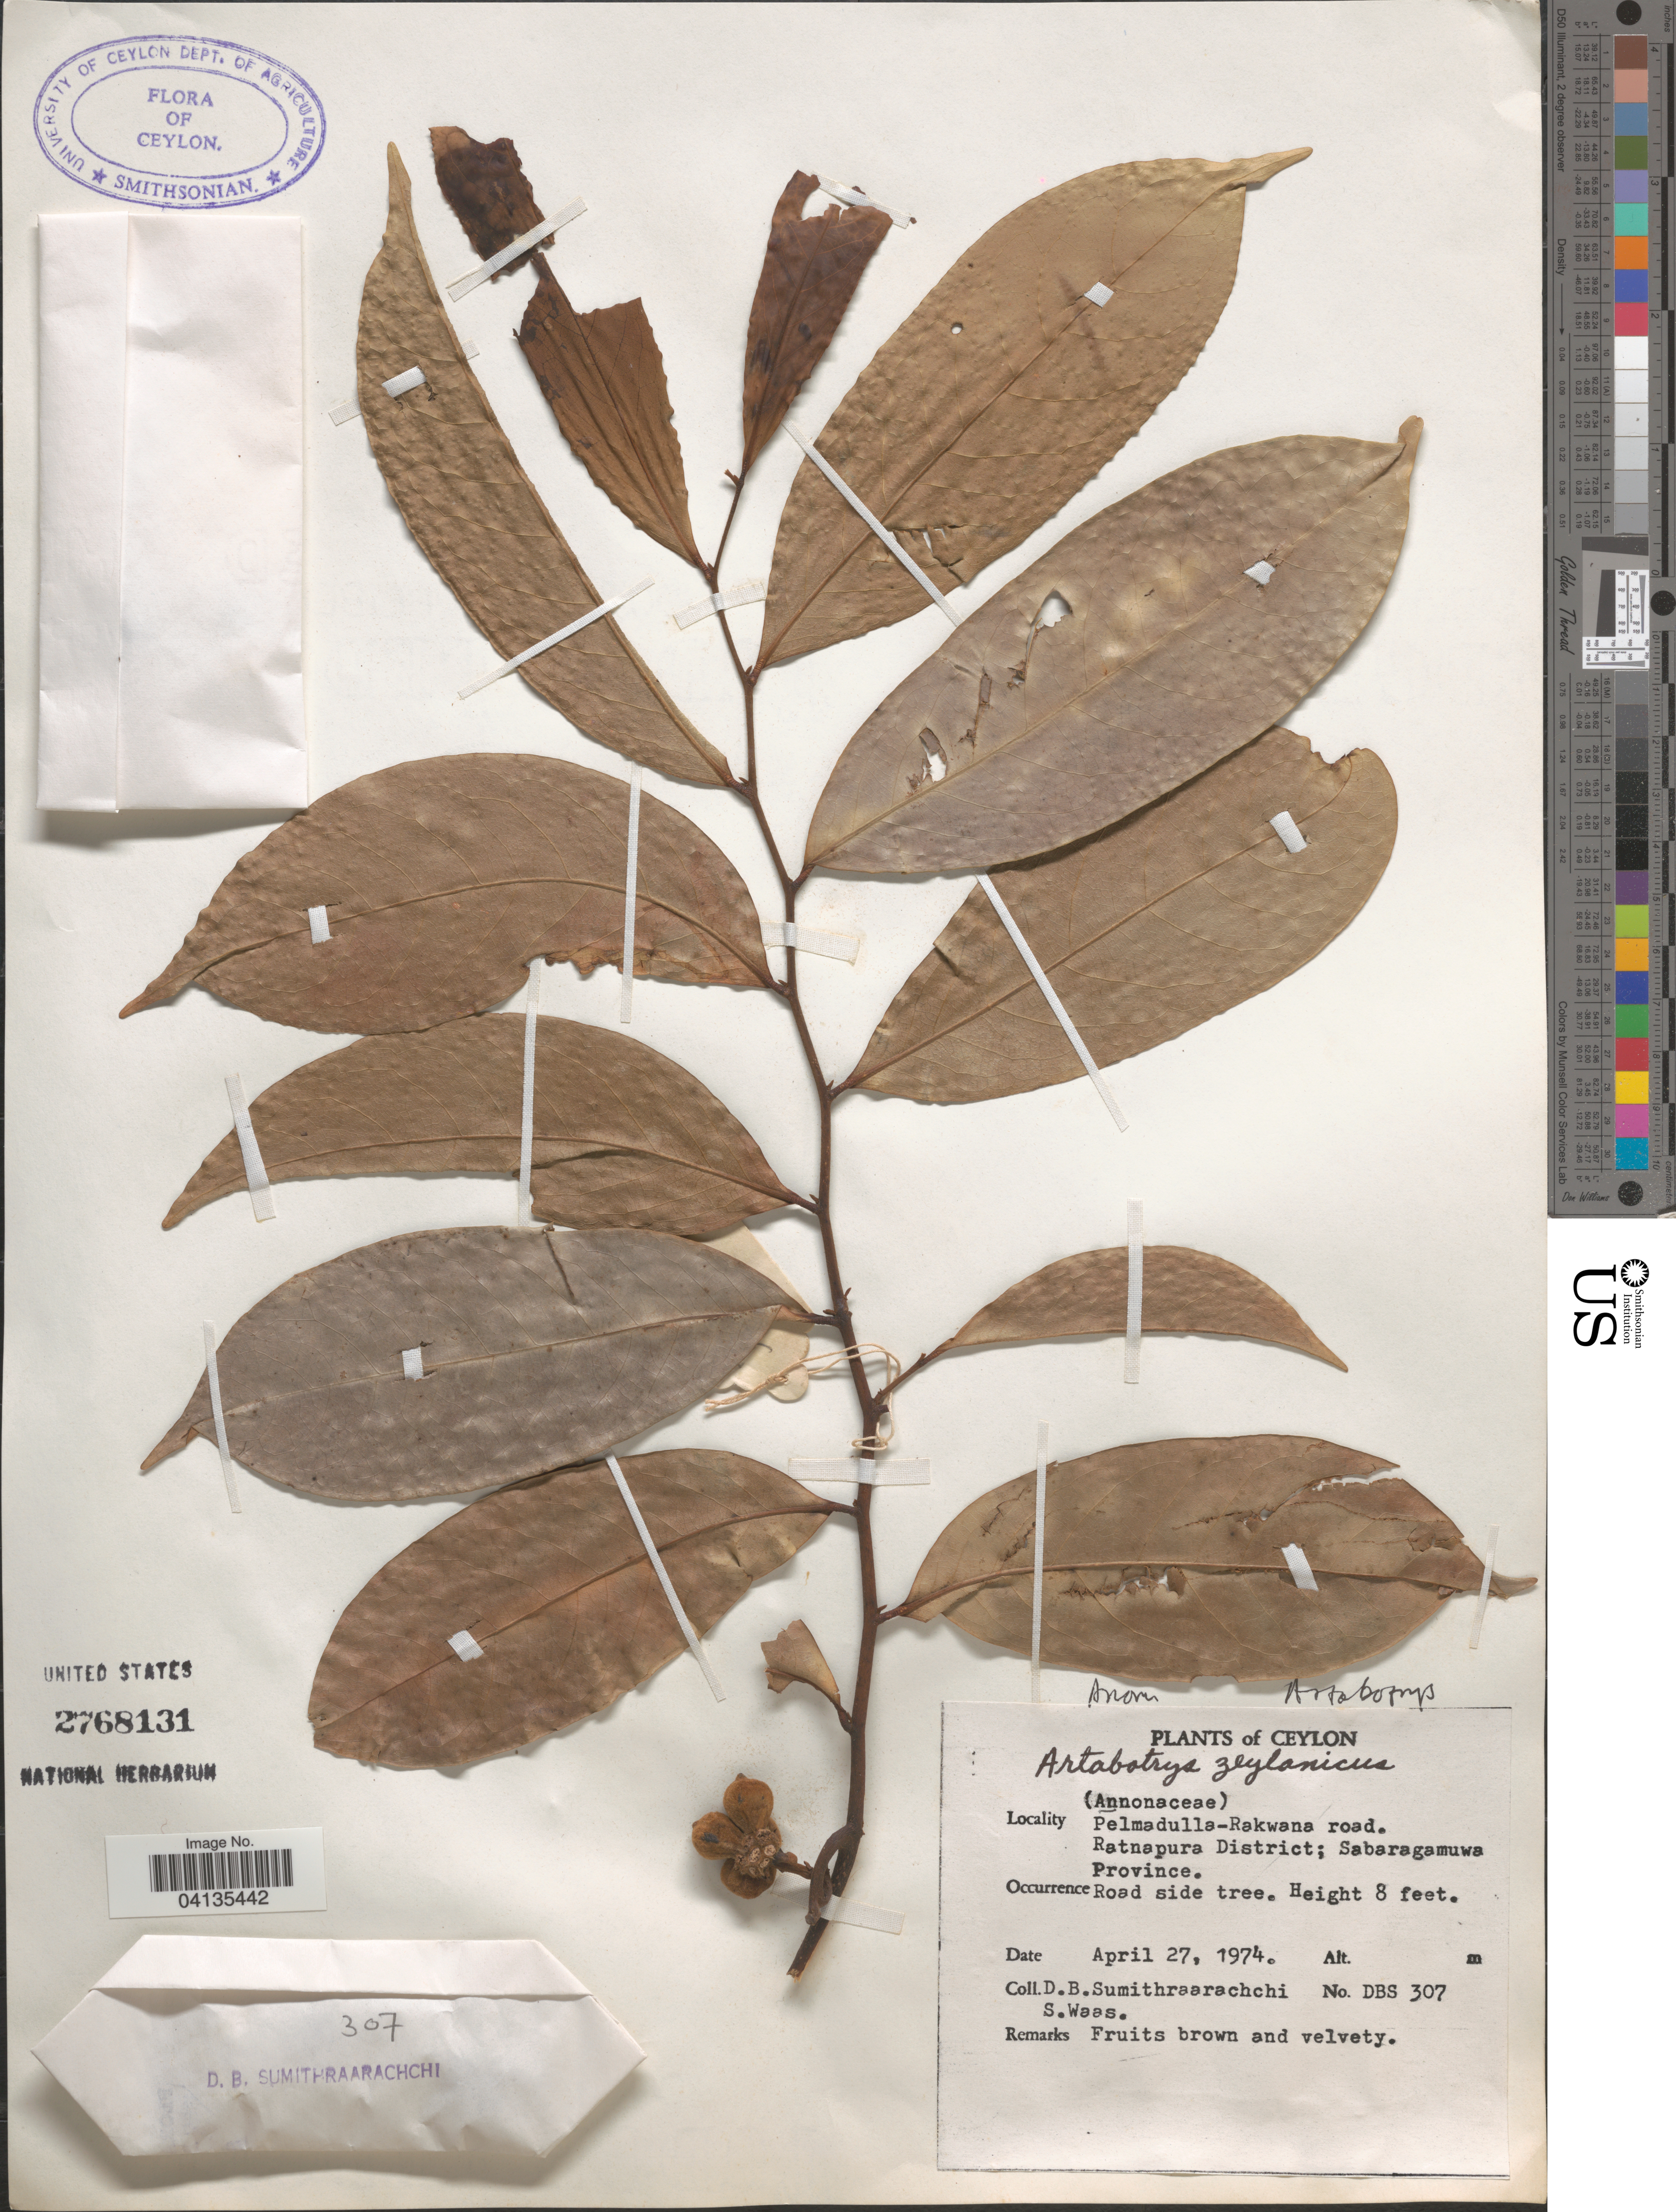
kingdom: Plantae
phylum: Tracheophyta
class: Magnoliopsida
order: Magnoliales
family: Annonaceae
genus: Artabotrys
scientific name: Artabotrys zeylanicus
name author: Hook. f. & Thomson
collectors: D. B. Sumithraarachchi & S. Waas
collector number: DBS307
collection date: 1974-04-27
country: Sri Lanka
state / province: Sabaragamuwa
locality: Pelmadulla-Rakwana road. Ratnapura District.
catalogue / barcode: US 2768131